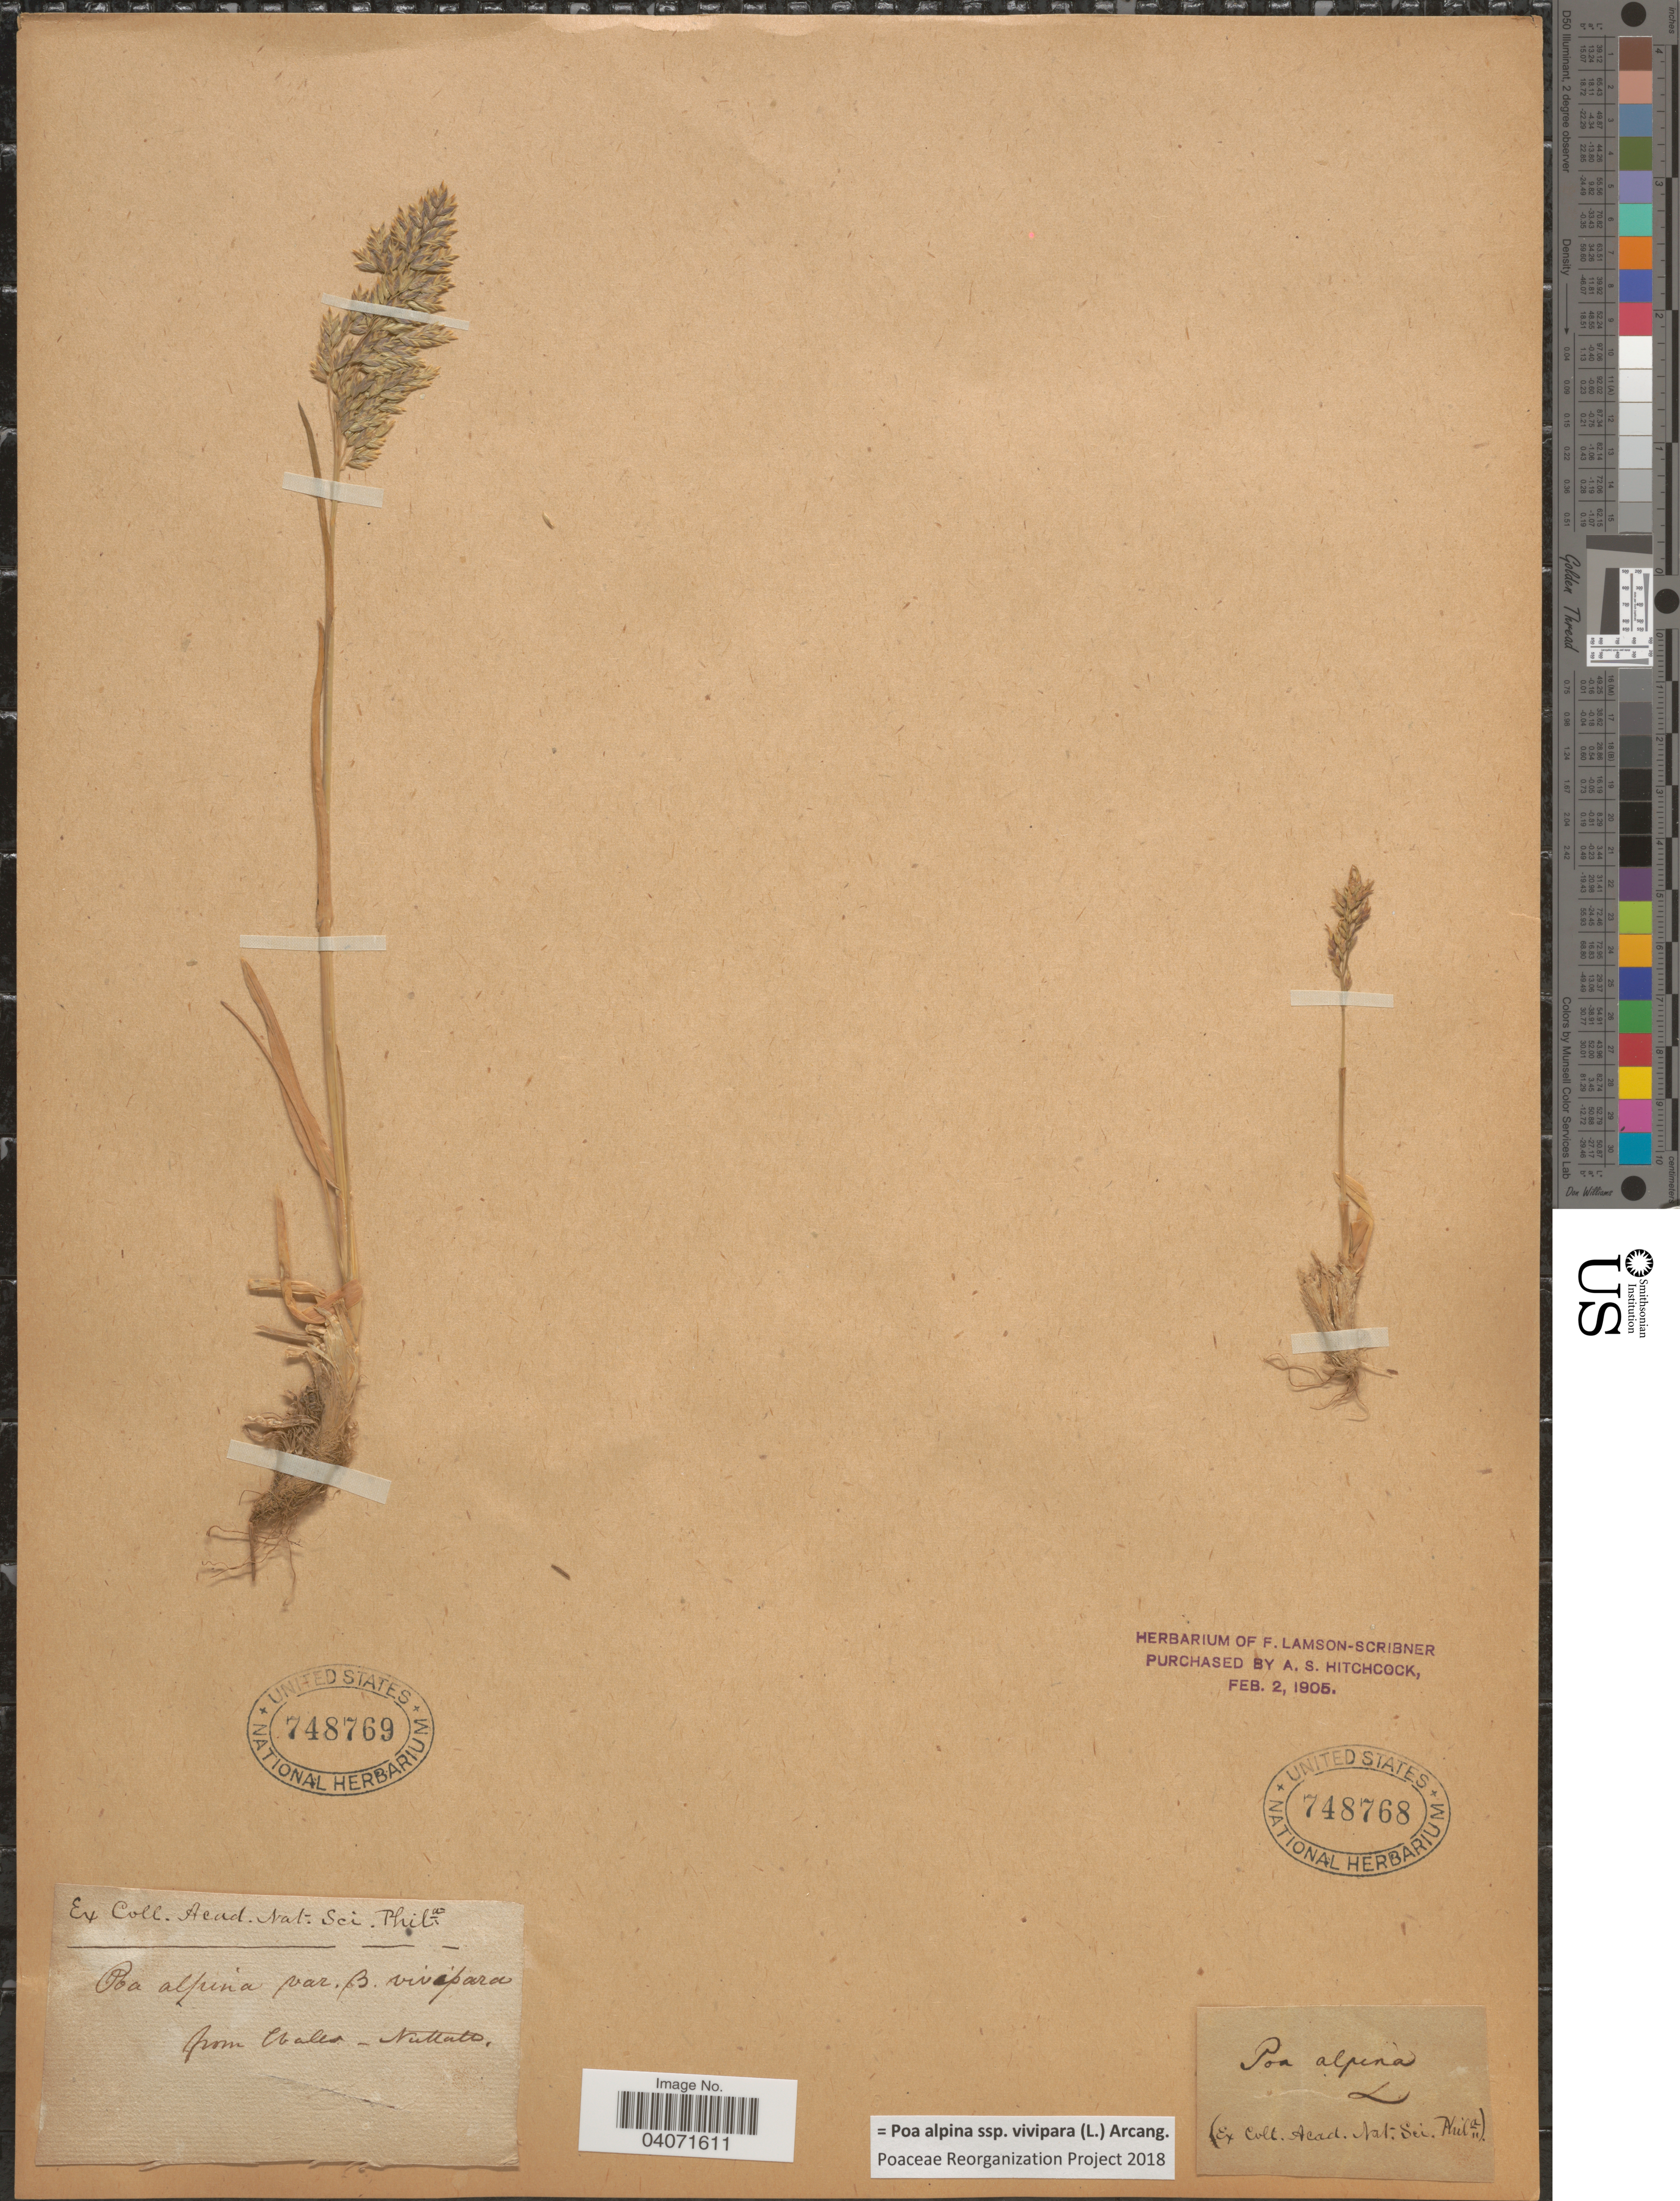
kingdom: Plantae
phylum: Tracheophyta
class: Liliopsida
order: Poales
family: Poaceae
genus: Poa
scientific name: Poa alpina subsp. vivipara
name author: (L.) Arcang.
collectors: Academy of Natural Sciences of Philadelphia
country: United Kingdom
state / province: Wales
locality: Nuttall.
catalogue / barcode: US 748769